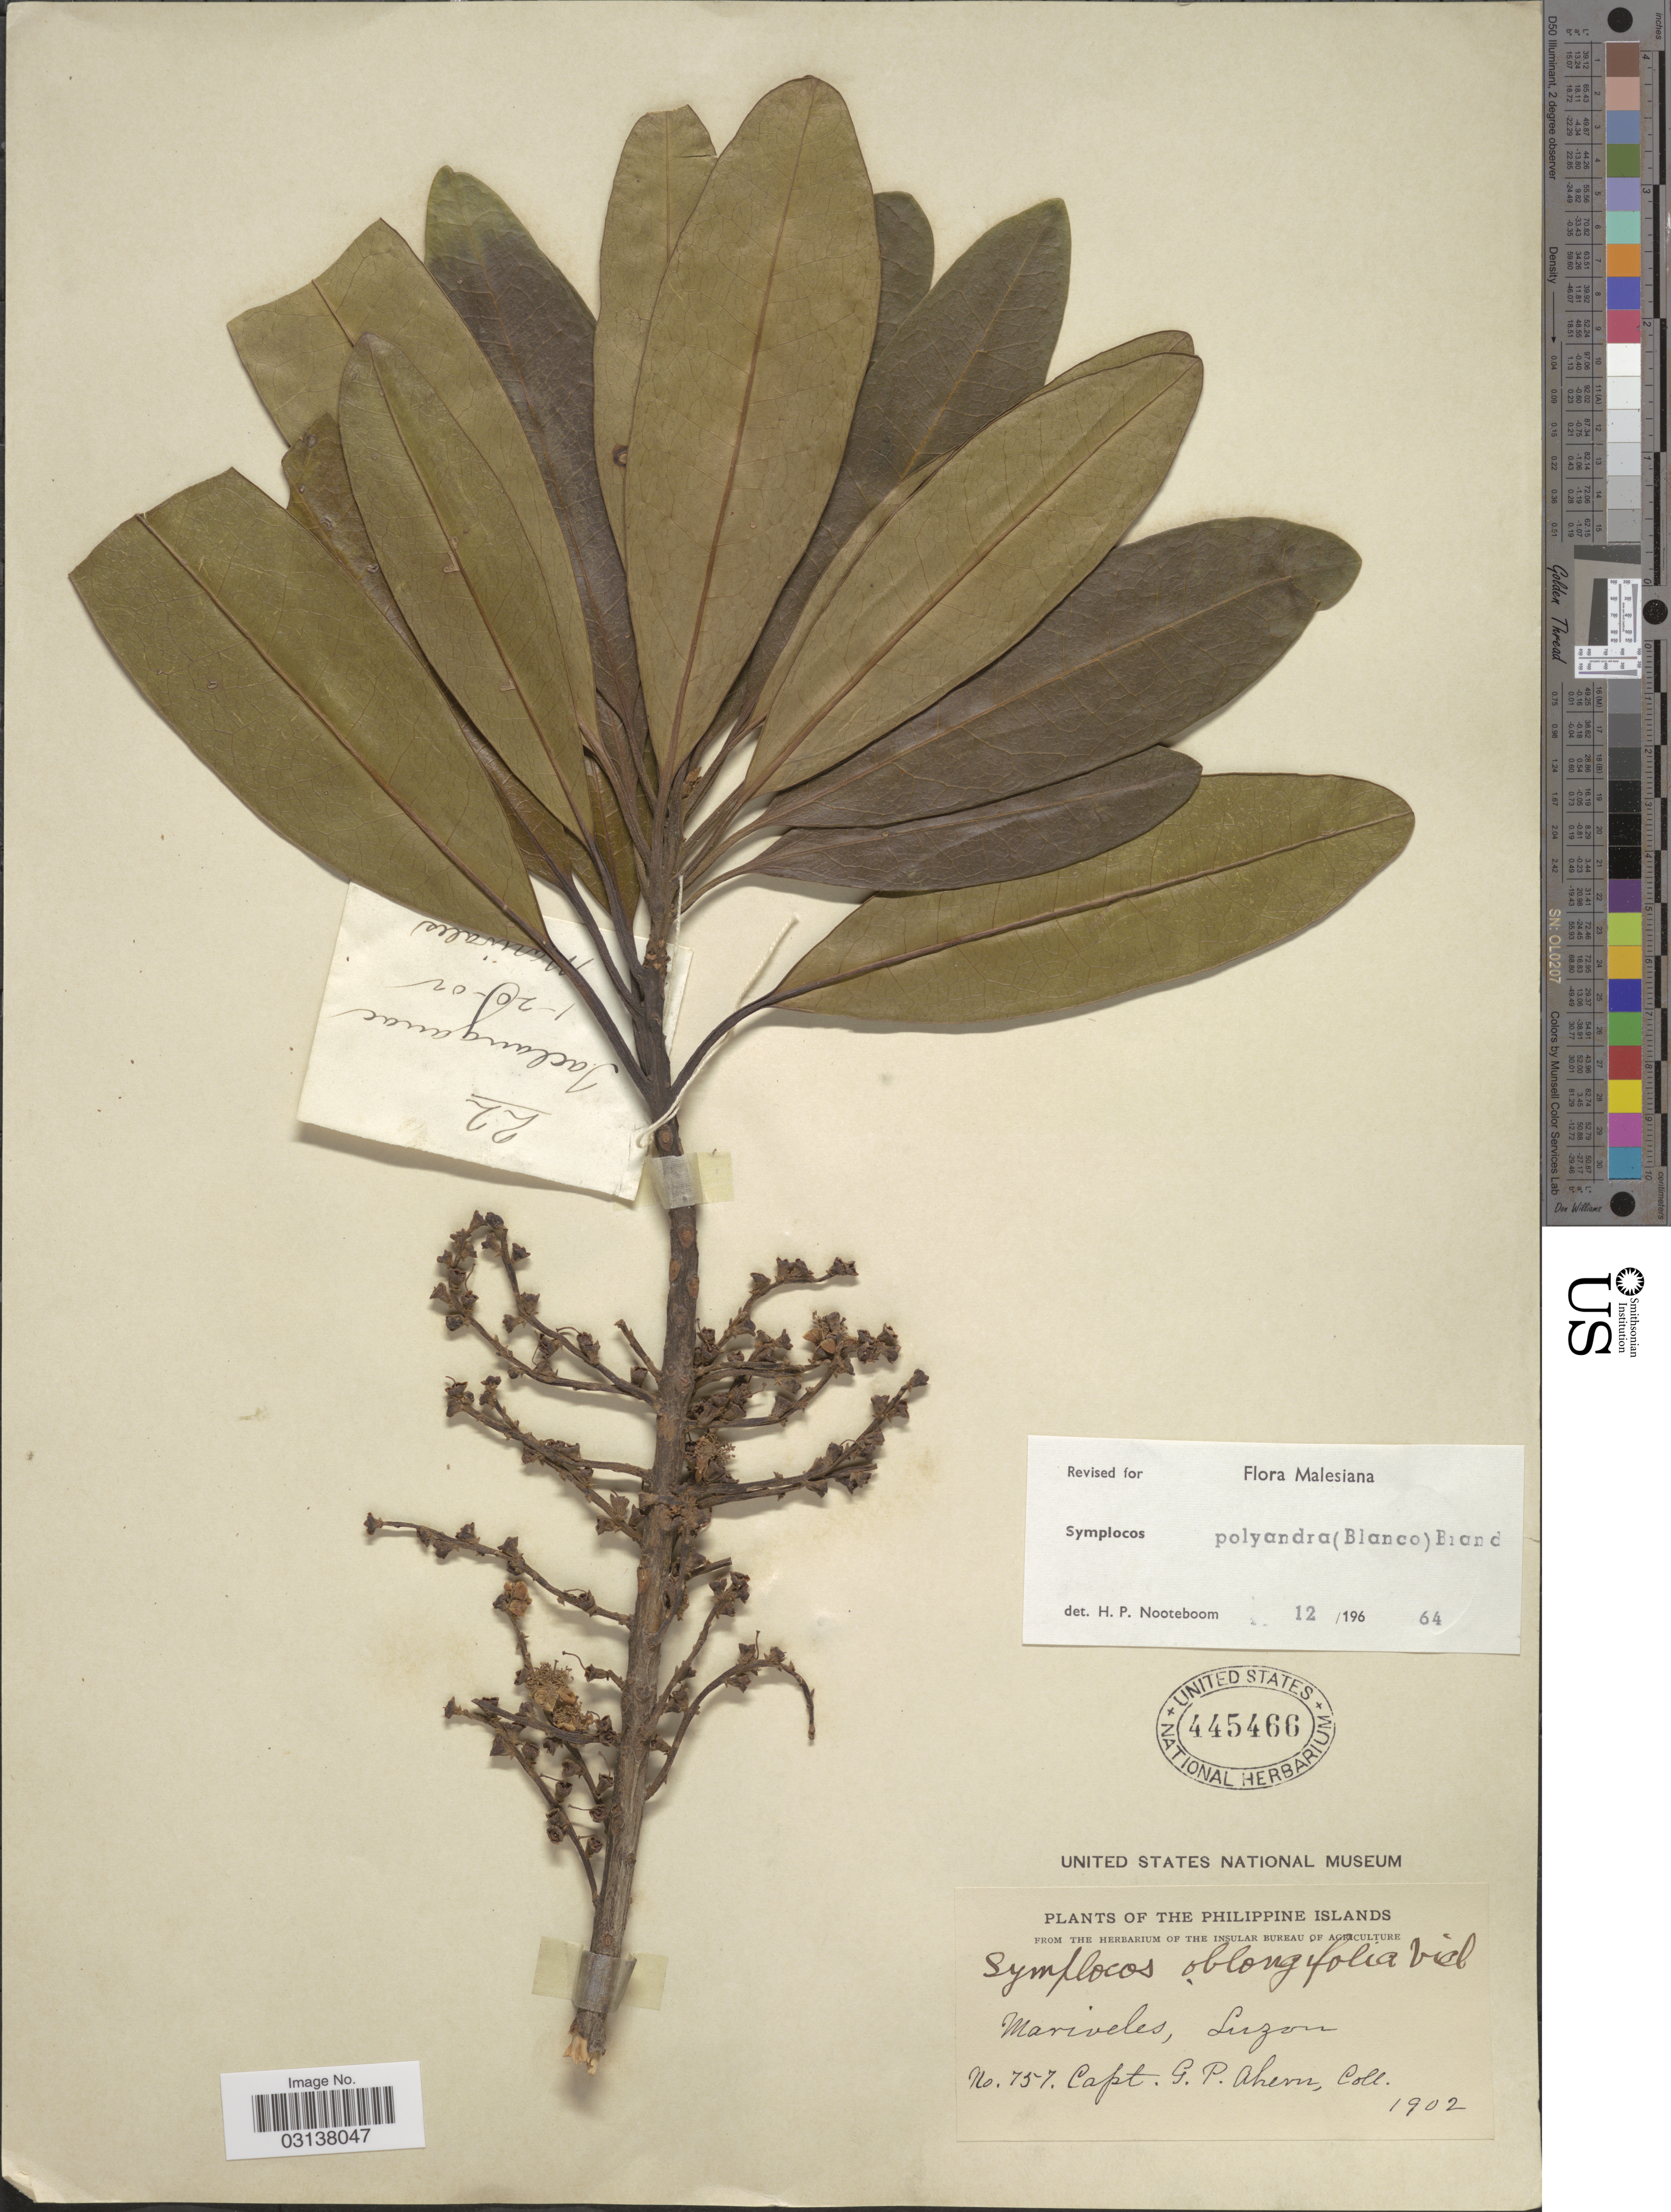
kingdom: Plantae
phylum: Tracheophyta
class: Magnoliopsida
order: Ericales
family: Symplocaceae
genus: Symplocos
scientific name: Symplocos polyandra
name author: (Blanco) Brand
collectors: G. Ahern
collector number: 757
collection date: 1902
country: Philippines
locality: The Philippine Islands. Mariveles, Luzon.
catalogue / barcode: US 445466